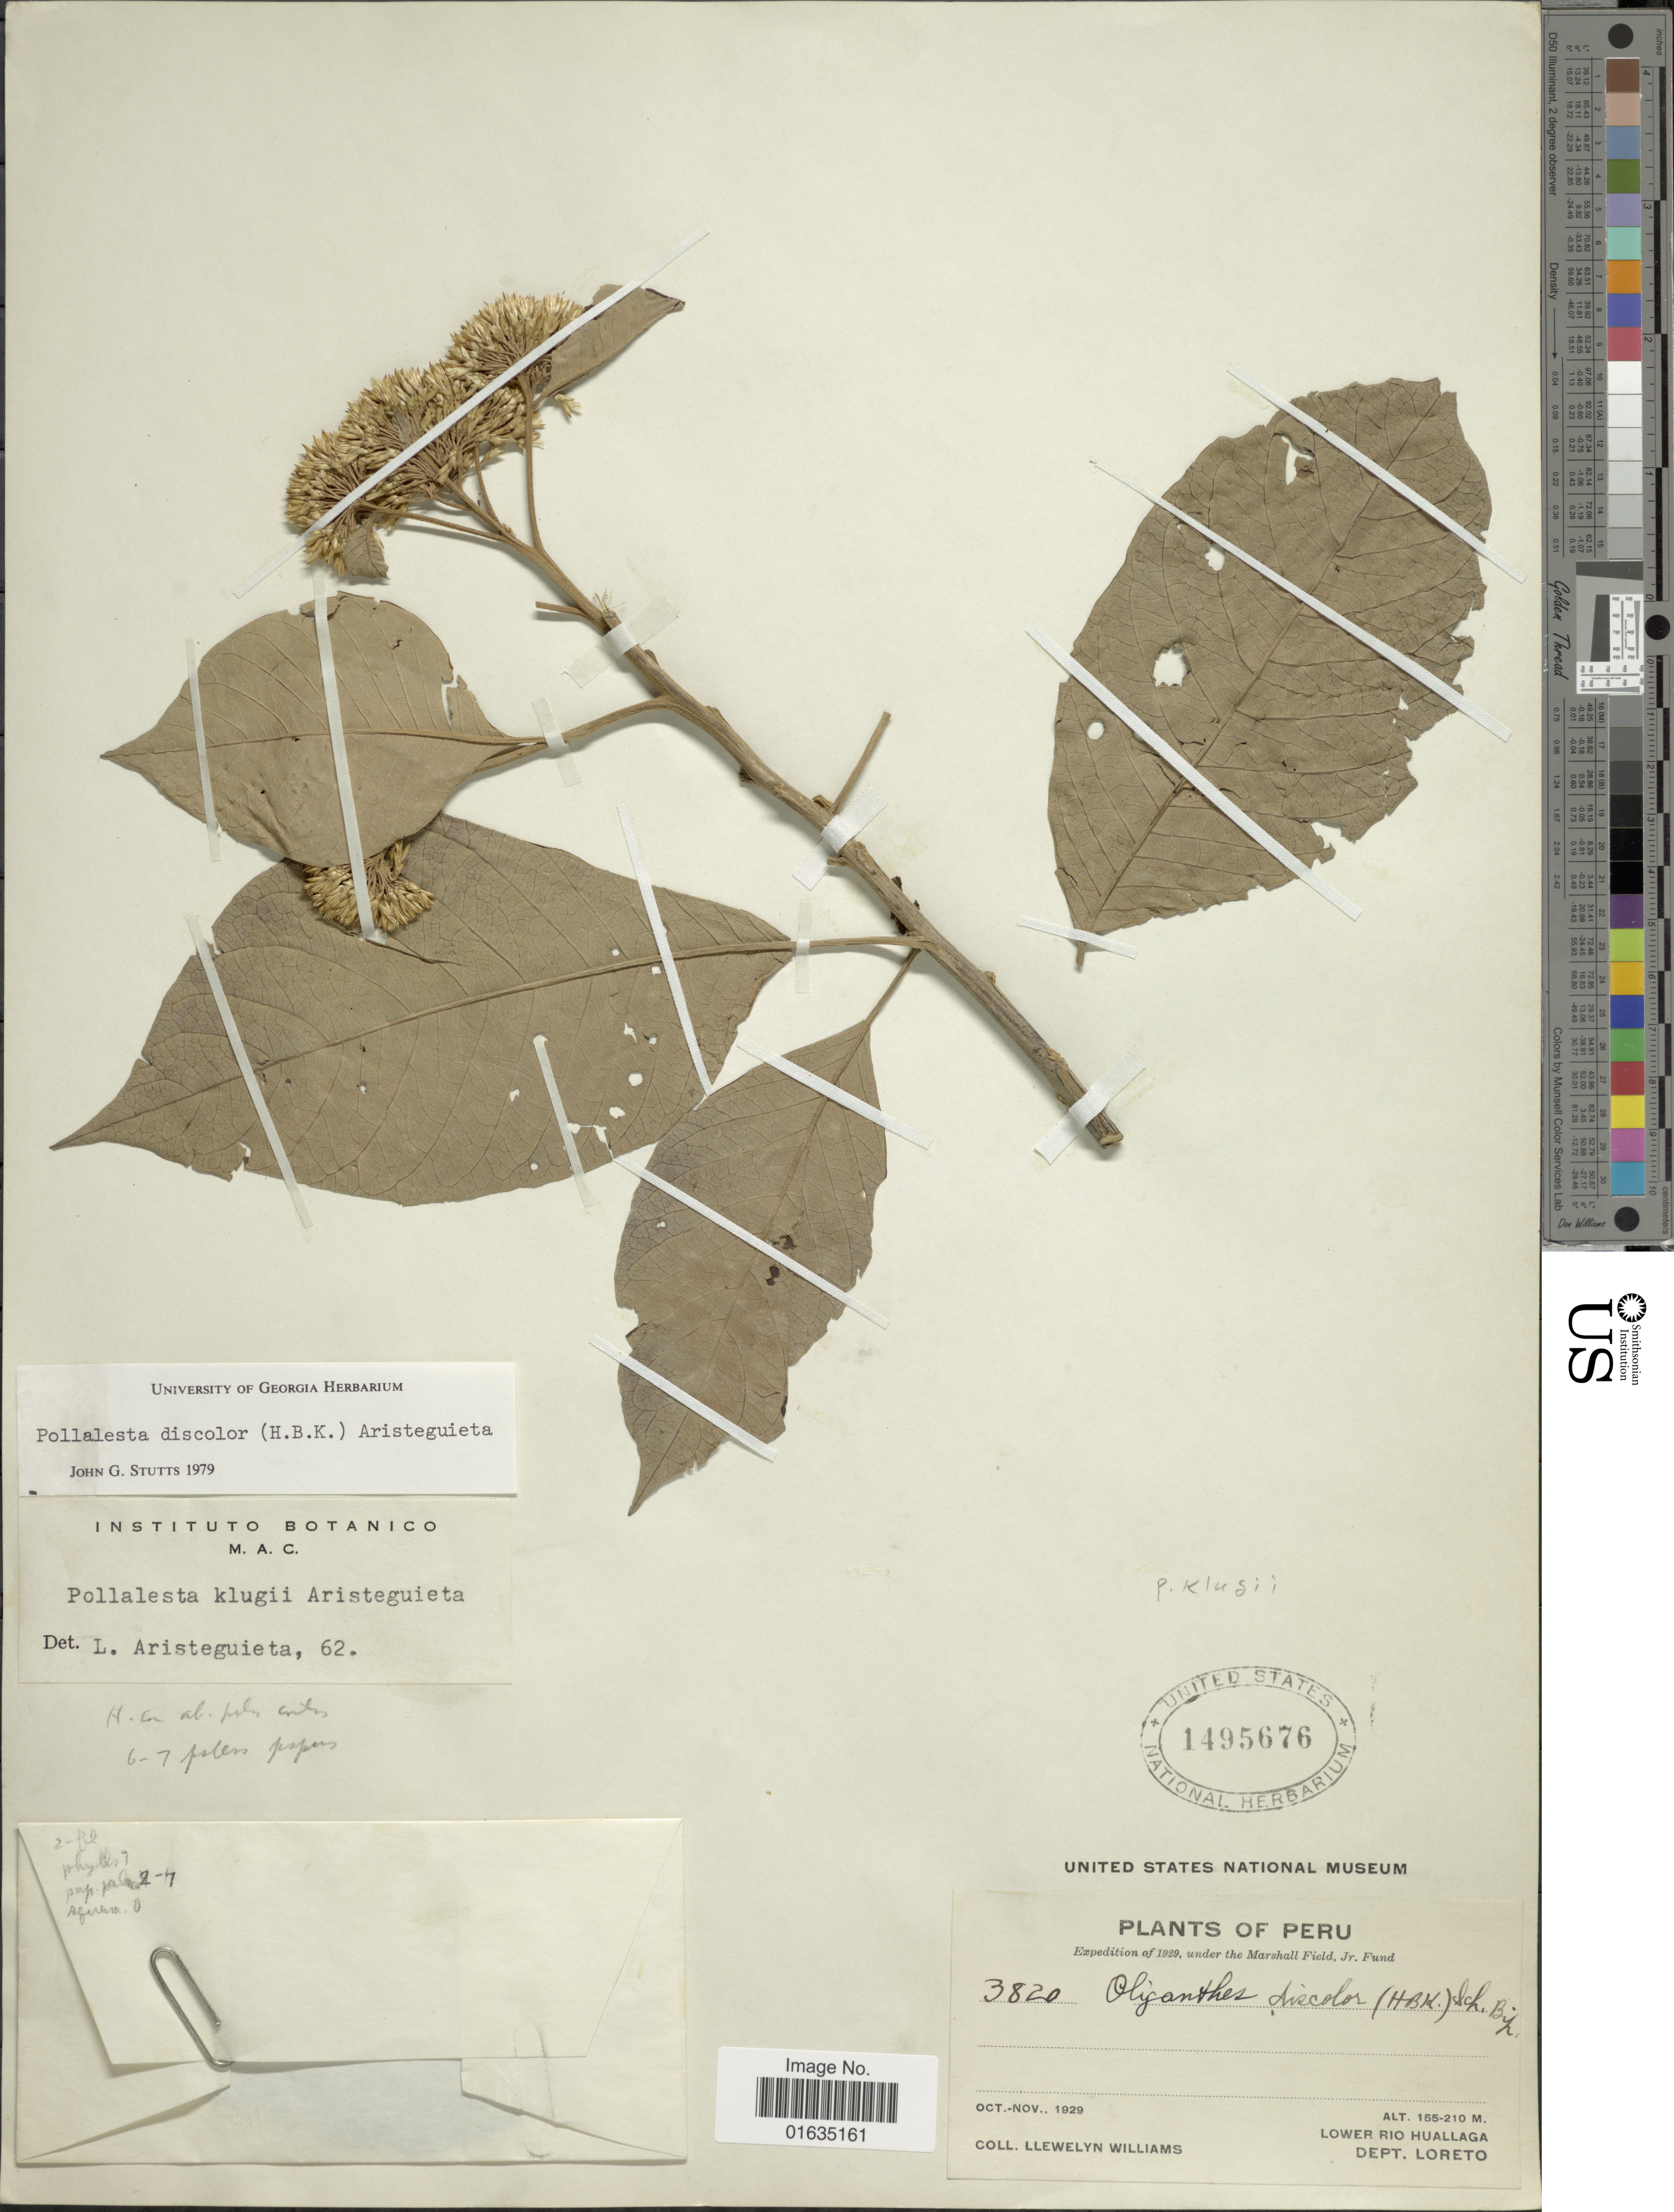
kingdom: Plantae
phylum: Tracheophyta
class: Magnoliopsida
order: Asterales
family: Asteraceae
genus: Pollalesta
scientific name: Pollalesta discolor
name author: (Kunth) Aristeg.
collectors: Ll. Williams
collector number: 3820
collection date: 1929-10/1929-11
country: Peru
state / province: Loreto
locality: Lower Rio Huallaga, Dept. Loreto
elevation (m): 155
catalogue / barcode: US 1495676